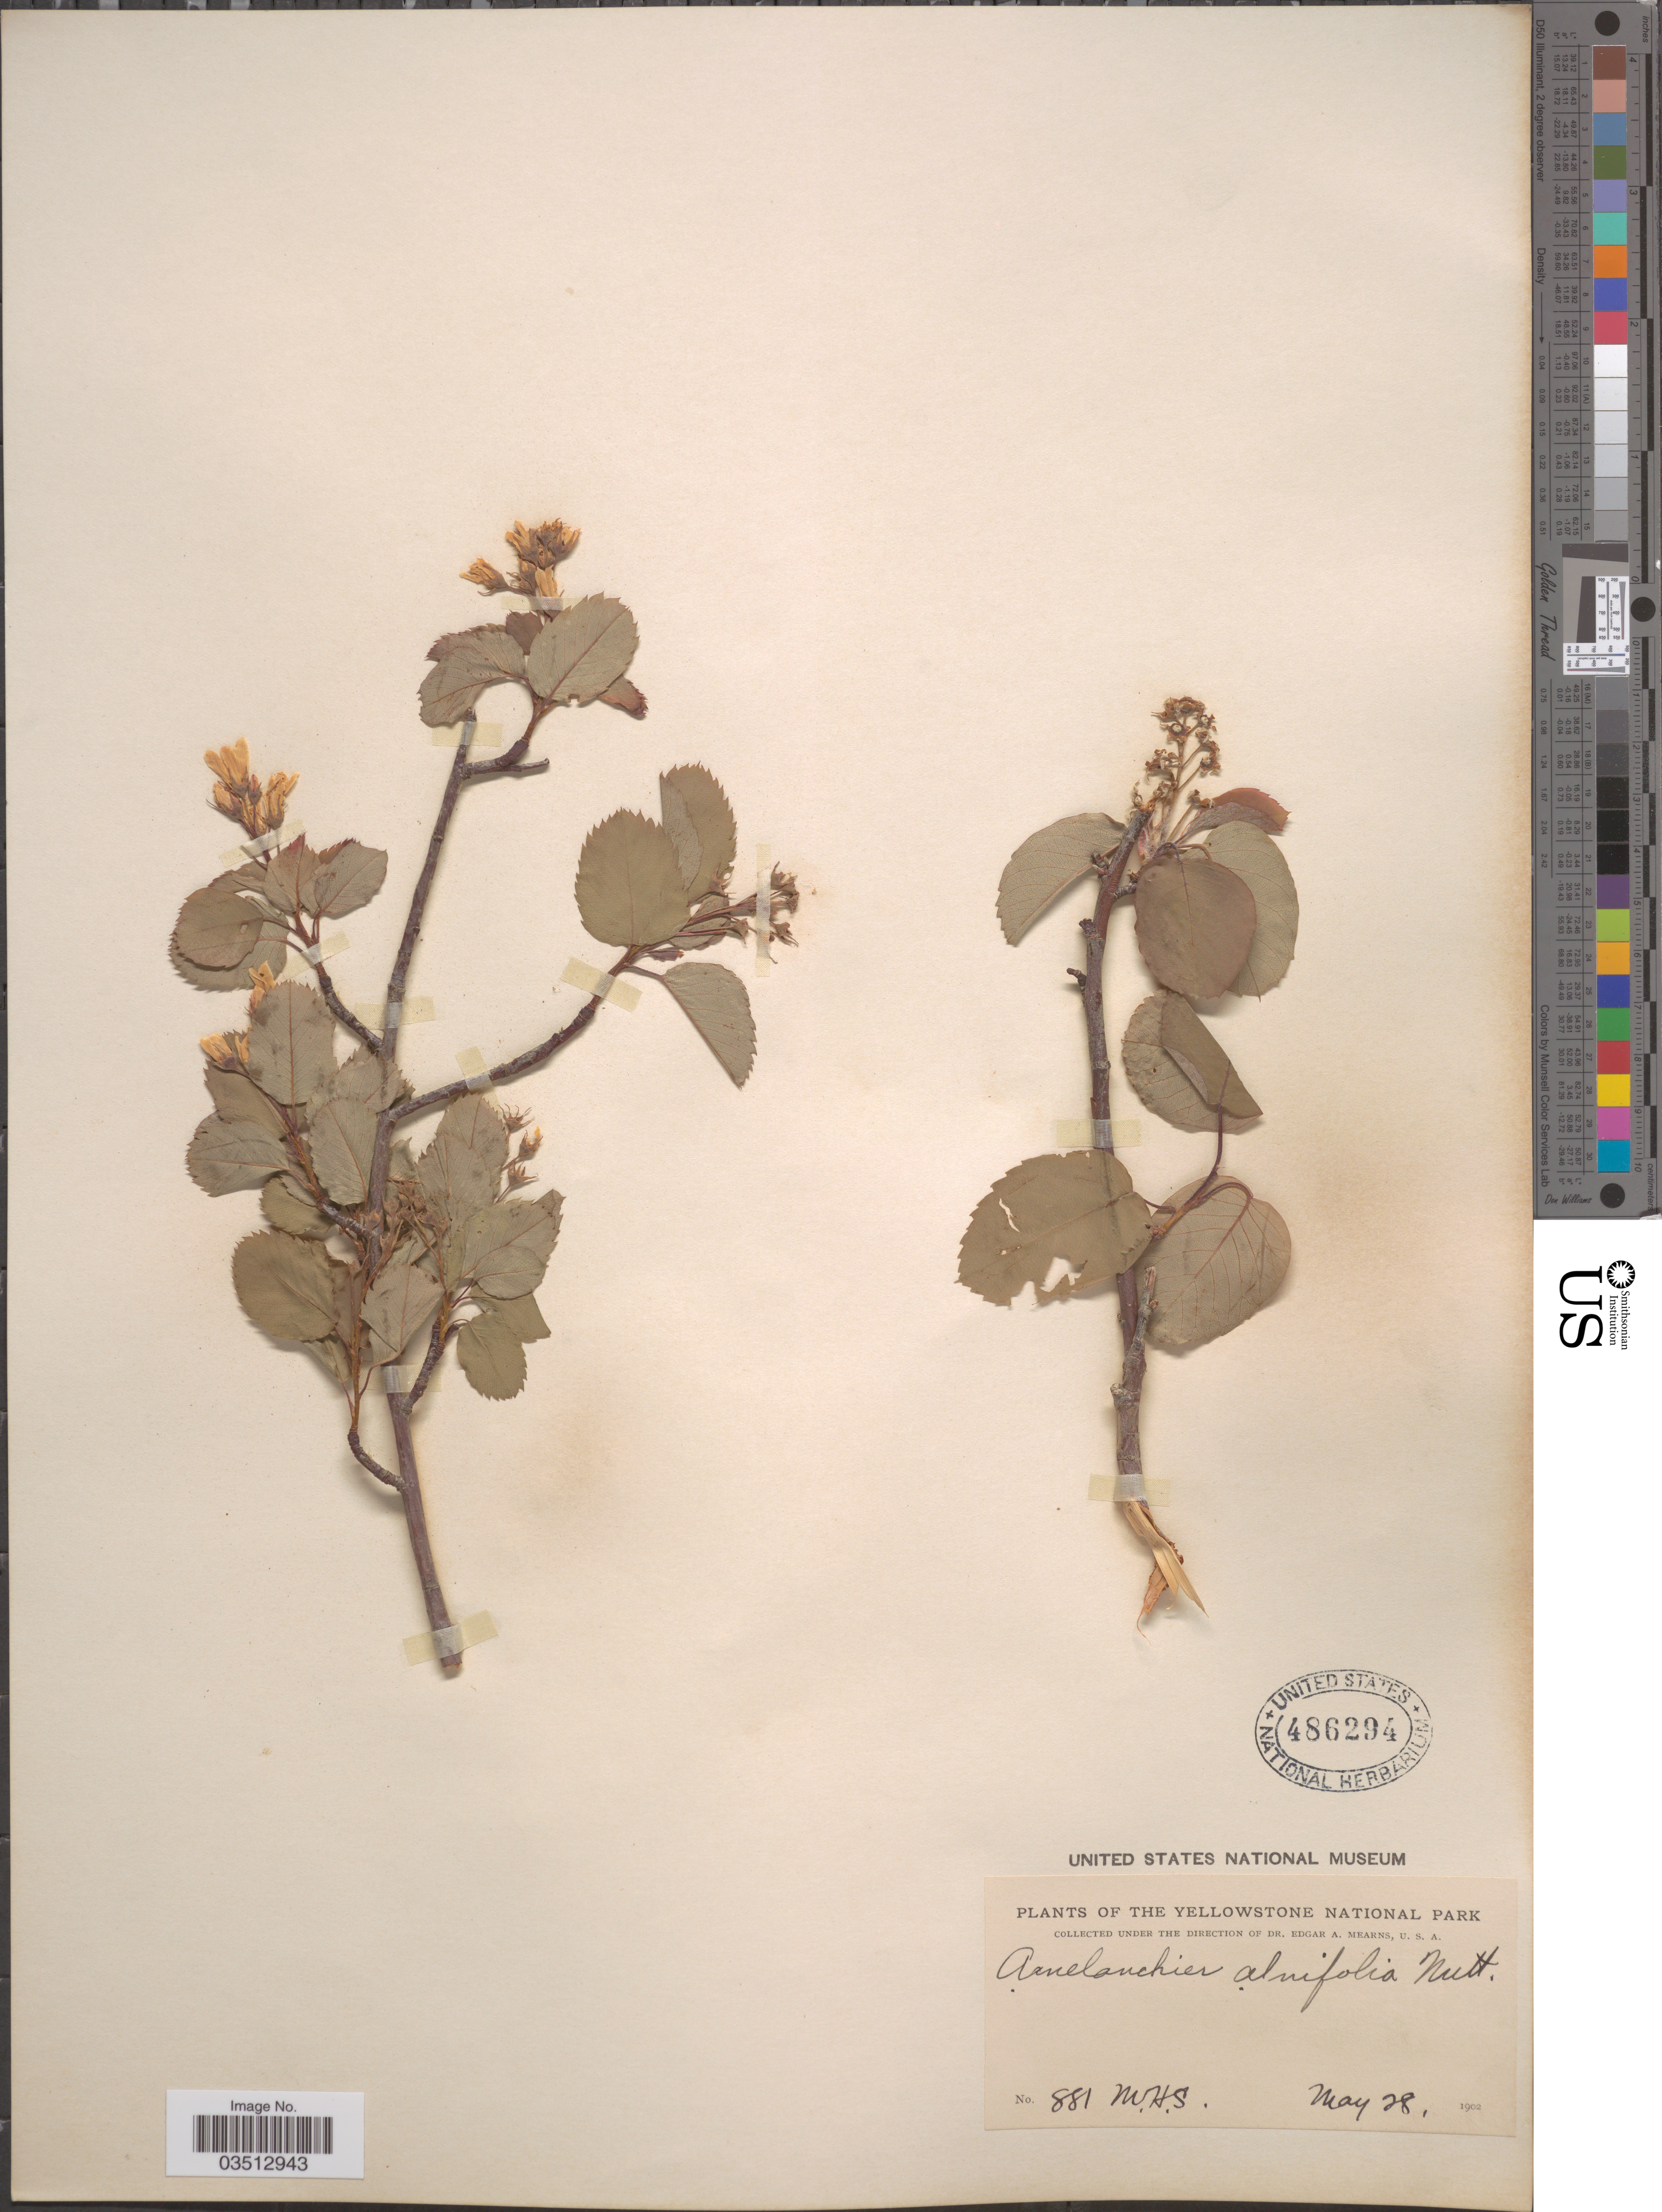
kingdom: Plantae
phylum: Tracheophyta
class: Magnoliopsida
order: Rosales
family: Rosaceae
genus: Amelanchier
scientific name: Amelanchier sp.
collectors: M. H. S.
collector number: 881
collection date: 1902-05-28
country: United States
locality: The Yellowstone National Park.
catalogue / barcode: US 486294